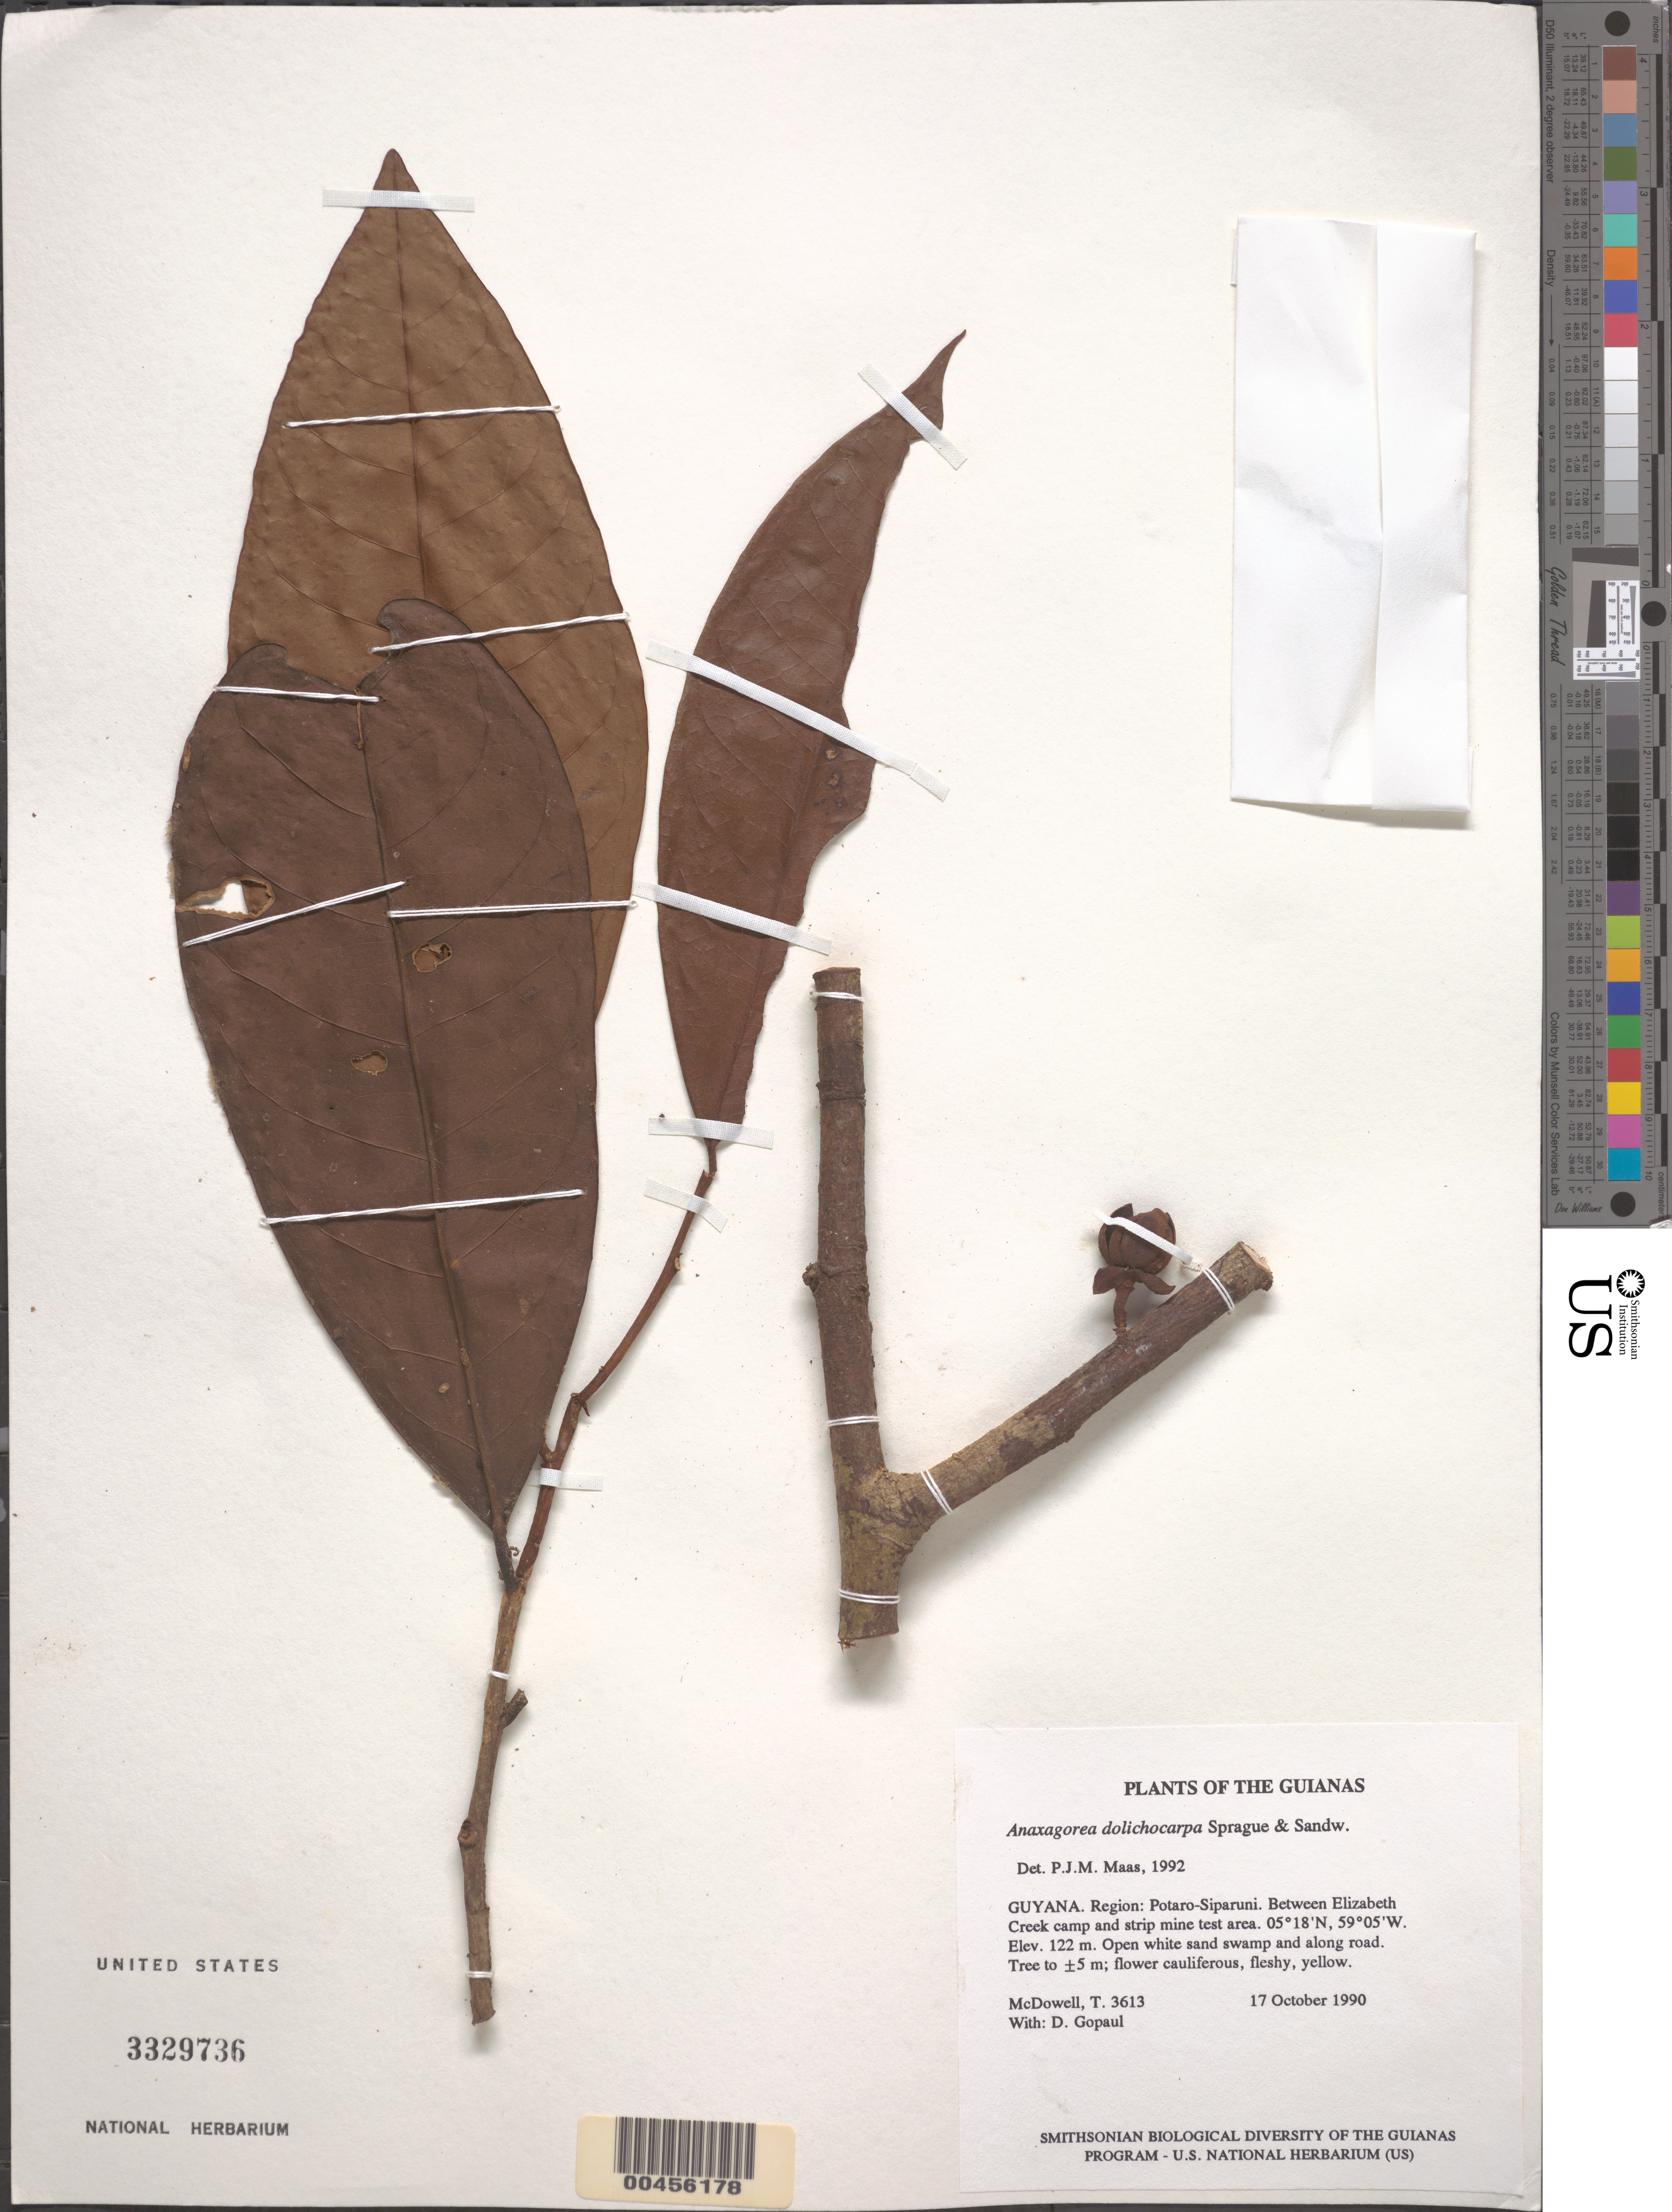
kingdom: Plantae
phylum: Tracheophyta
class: Magnoliopsida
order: Magnoliales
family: Annonaceae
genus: Anaxagorea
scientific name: Anaxagorea dolichocarpa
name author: Sprague & Sandwith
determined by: Maas, Paul J. M.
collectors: T. McDowell & D. Gopaul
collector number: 3613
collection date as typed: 17 October 1990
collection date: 1990-10-17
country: Guyana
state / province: Potaro-Siparuni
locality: Between Elizabeth Creek camp and strip mine test area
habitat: Open white sand swamp and along road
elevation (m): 122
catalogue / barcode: US 3329736